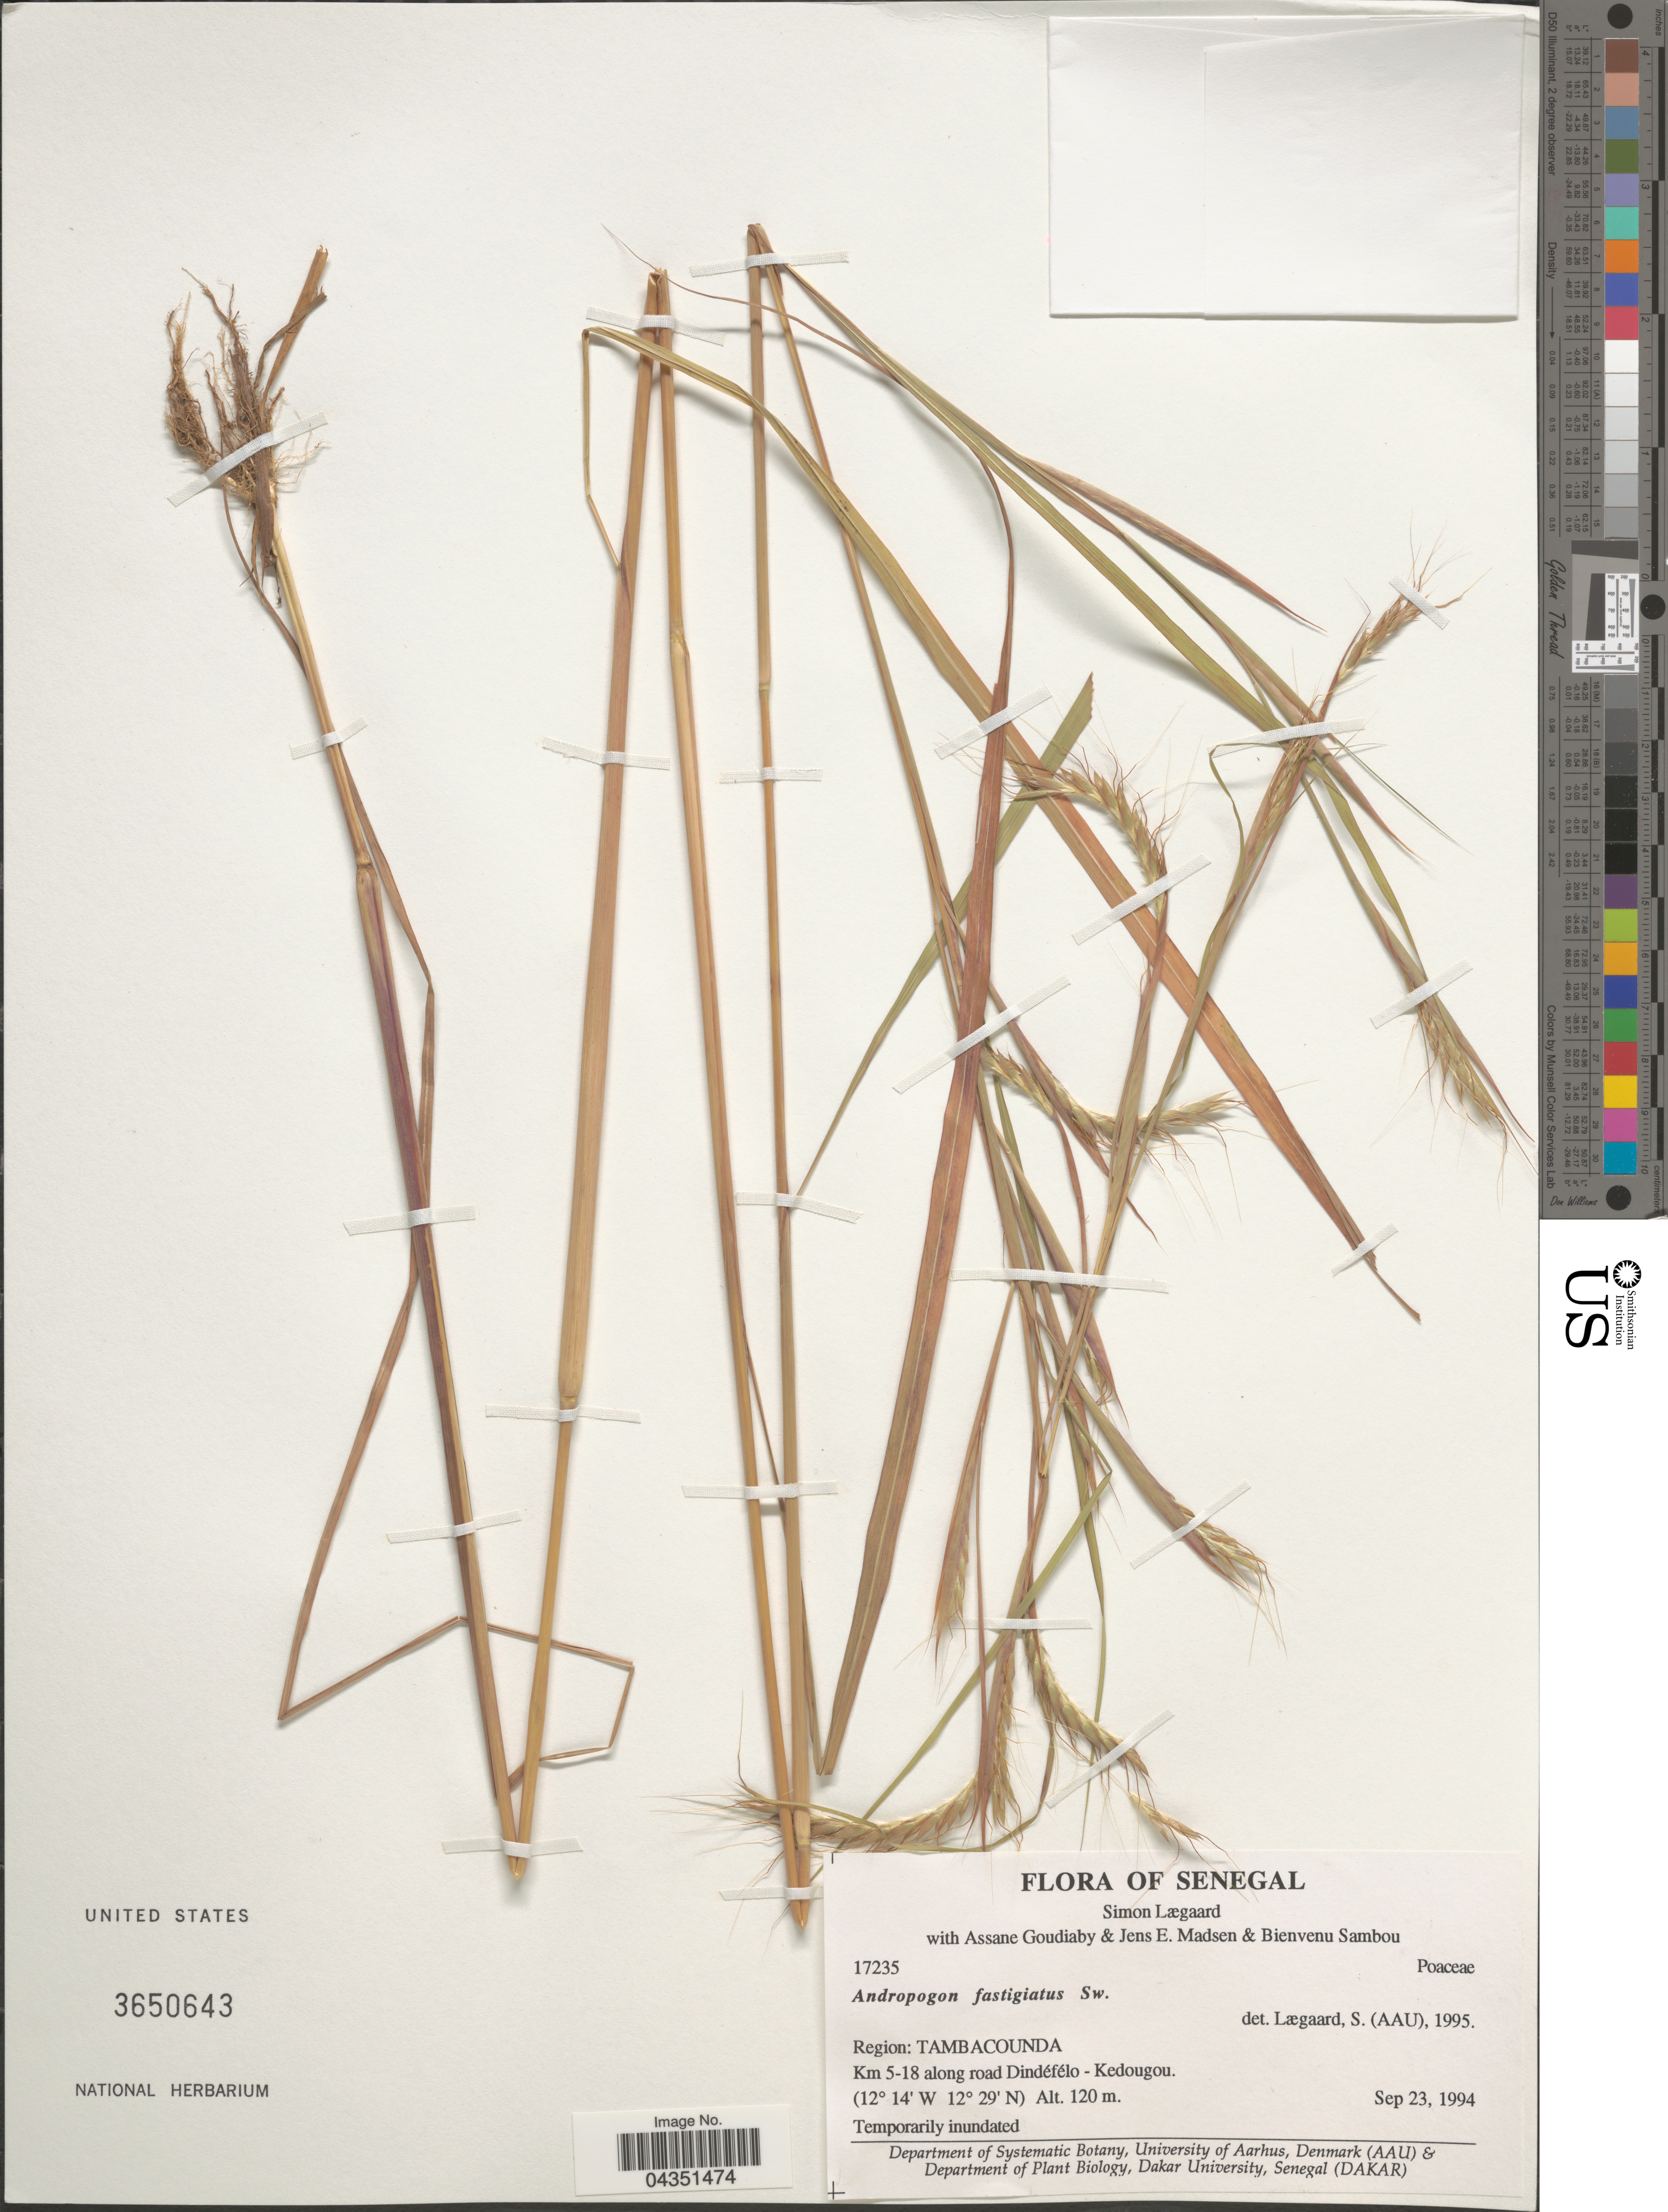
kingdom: Plantae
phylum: Tracheophyta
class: Liliopsida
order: Poales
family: Poaceae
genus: Diectomis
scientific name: Diectomis fastigiata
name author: (Sw.) P. Beauv.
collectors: S. Lægaard, A. Goudiaby, J. E. Madsen & B. Sambou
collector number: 17235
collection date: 1994-09-23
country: Senegal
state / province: Tambacounda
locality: Region: Tambacounda. Km 5-18 along road Dindéfélo-Kedougou.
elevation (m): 120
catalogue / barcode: US 3650643